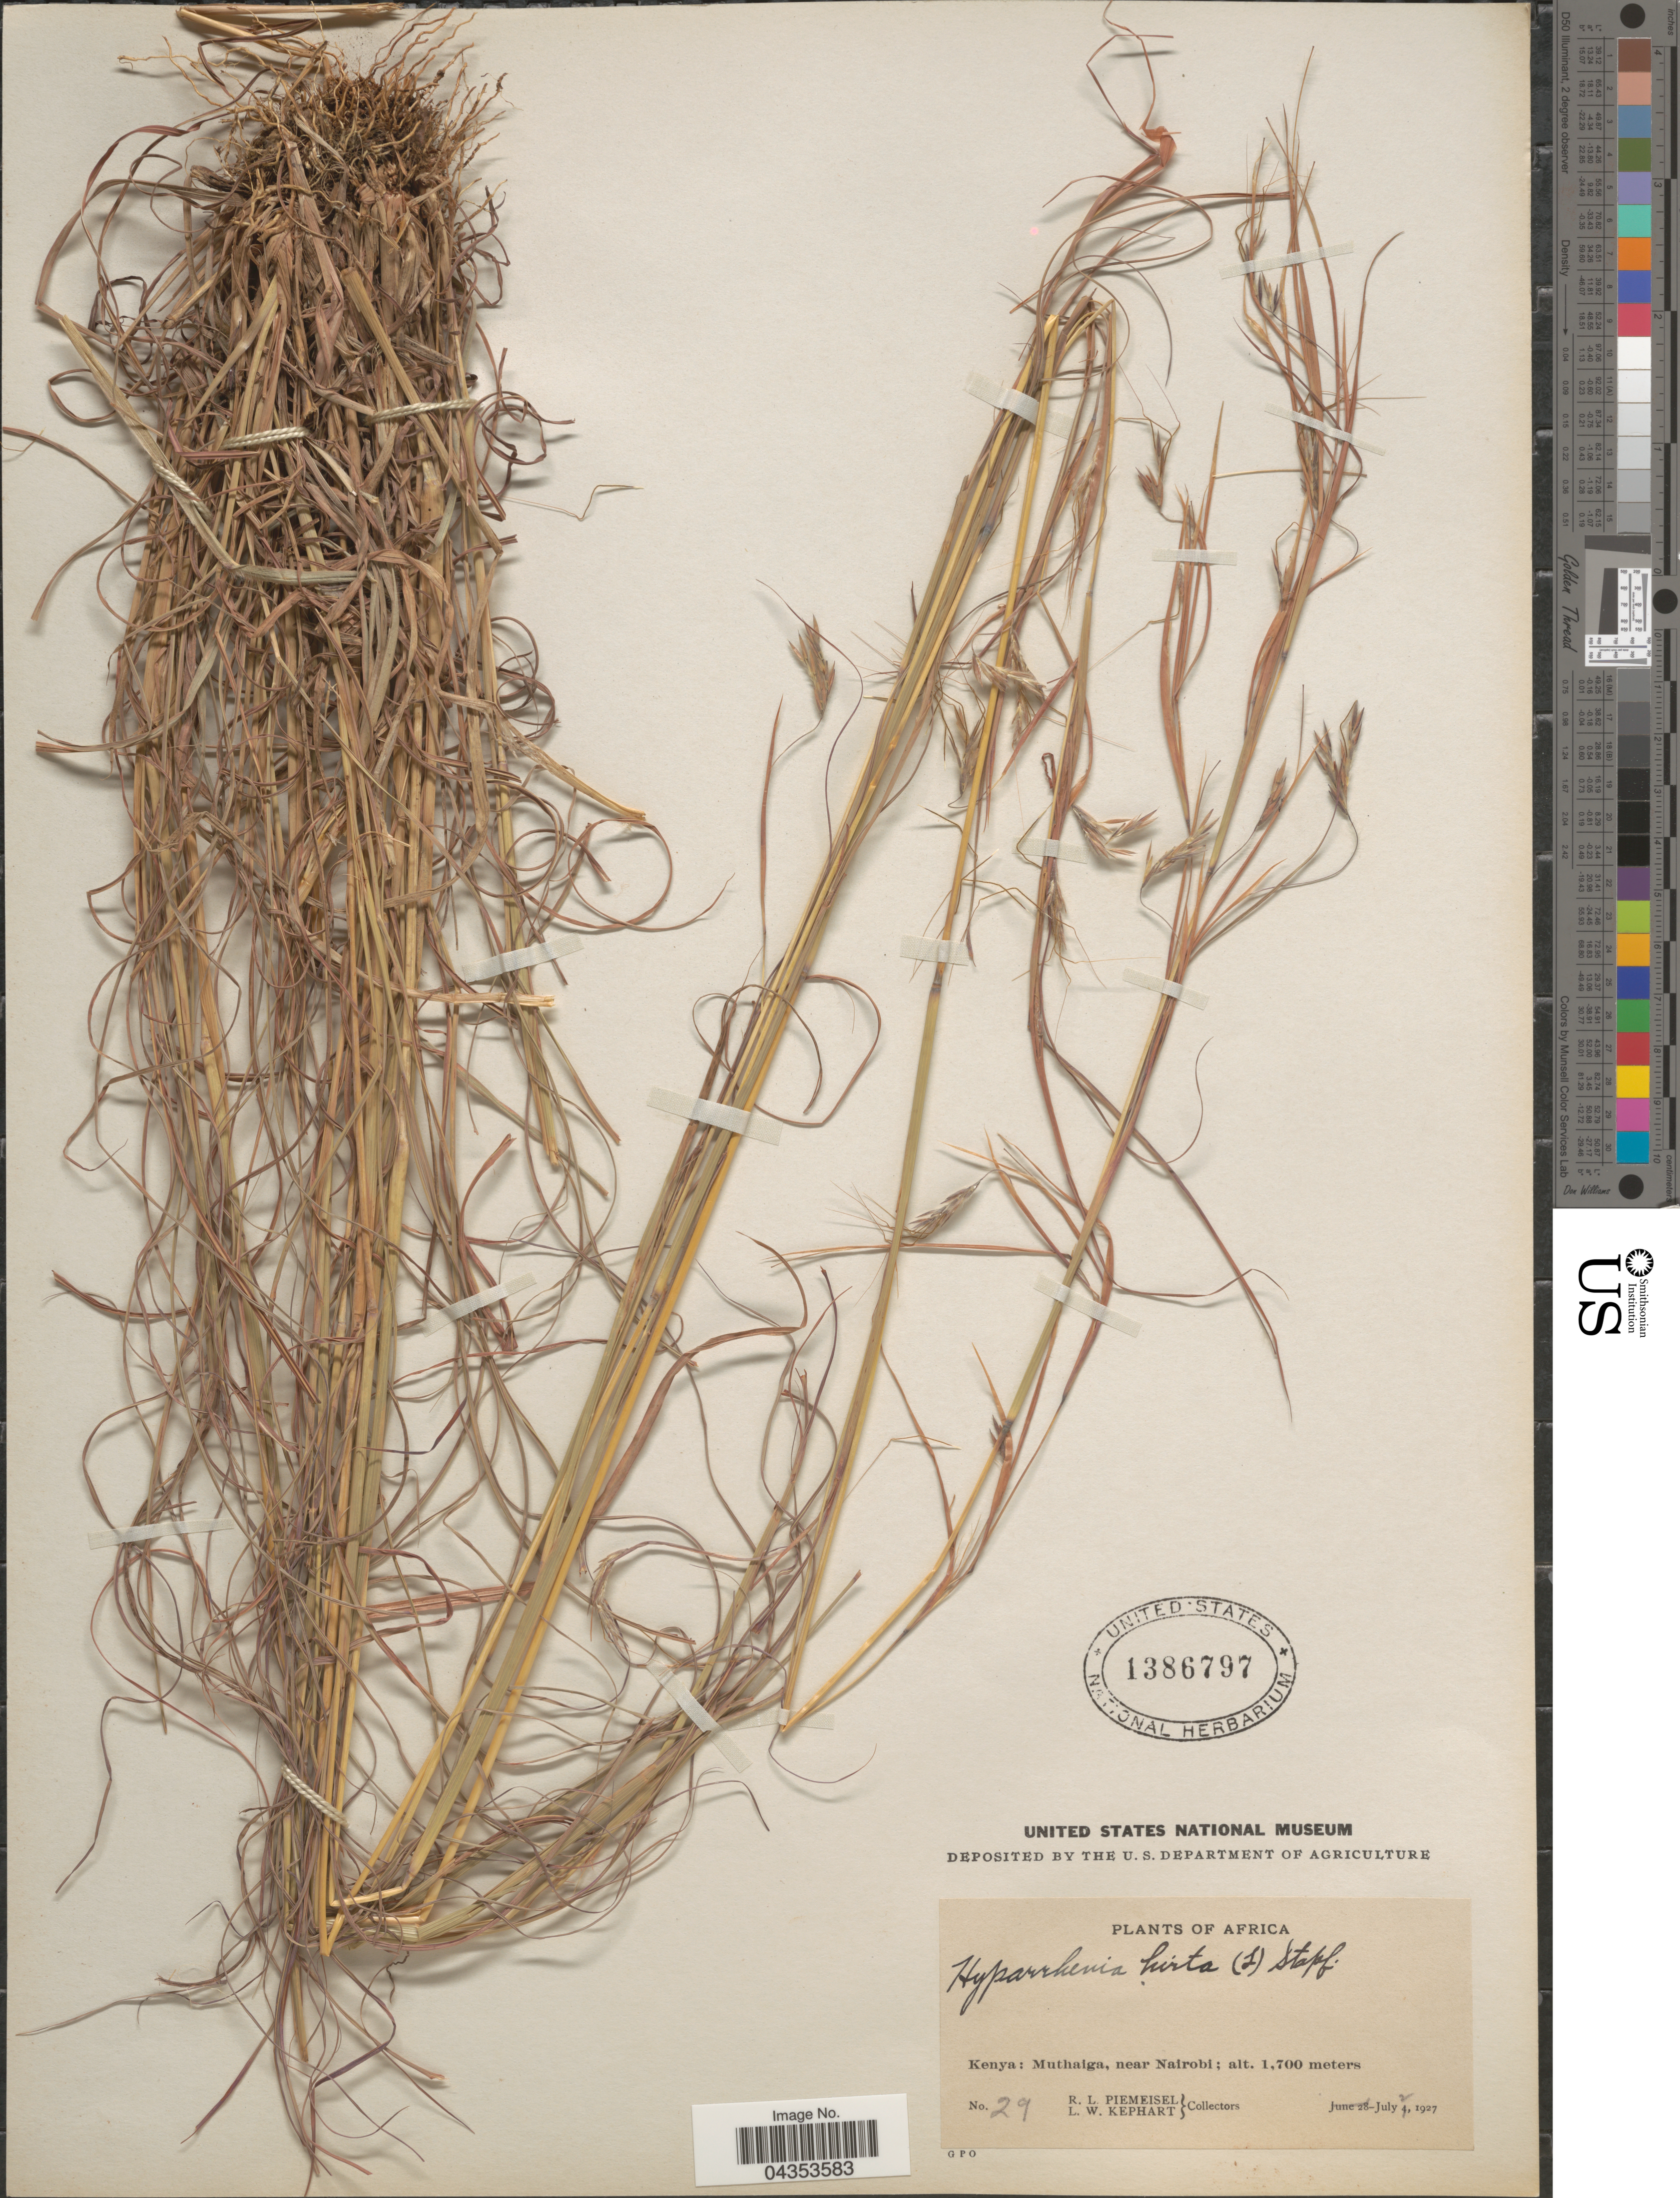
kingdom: Plantae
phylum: Tracheophyta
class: Liliopsida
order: Poales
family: Poaceae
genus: Hyparrhenia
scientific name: Hyparrhenia hirta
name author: (L.) Stapf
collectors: R. L. Piemeisel & L. W. Kephart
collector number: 29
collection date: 1927-07-02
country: Kenya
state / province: Nairobi Area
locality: Muthaiga, near Nairobi.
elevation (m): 1700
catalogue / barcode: US 1386797